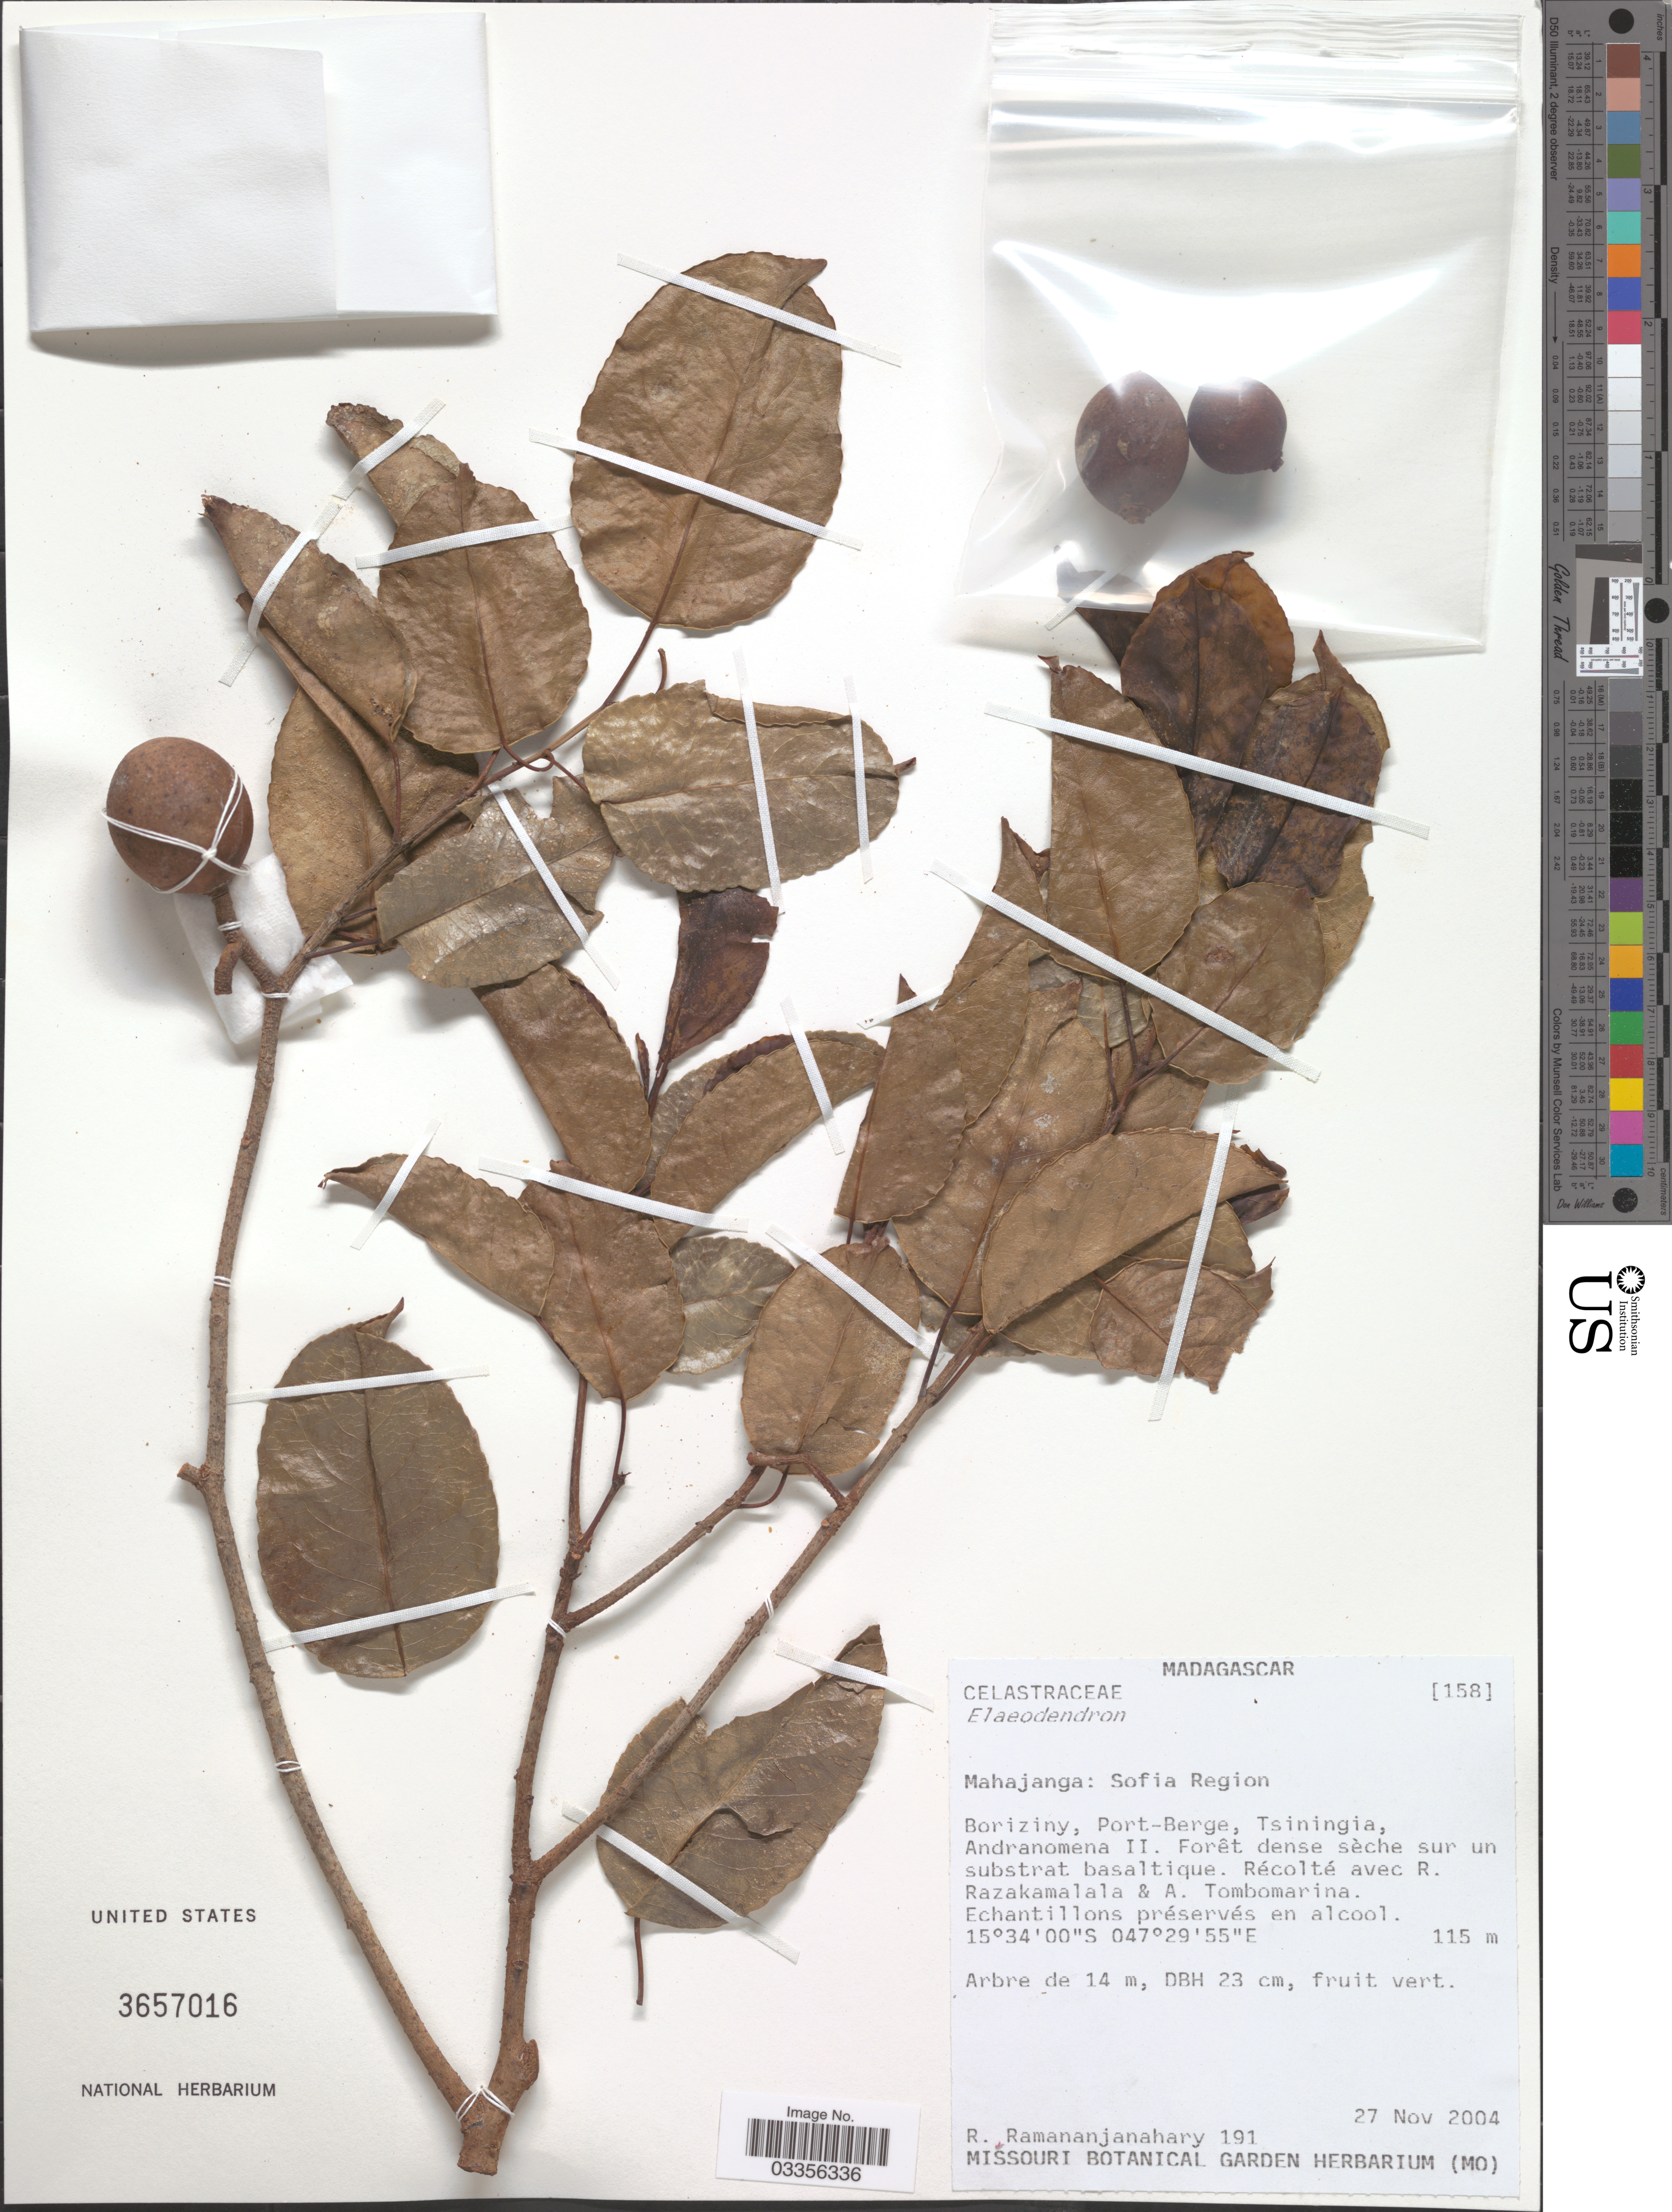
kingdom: Plantae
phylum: Tracheophyta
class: Magnoliopsida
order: Celastrales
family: Celastraceae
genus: Elaeodendron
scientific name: Elaeodendron sp.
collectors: R. Ramananjanahary, R. Razakamalala & A. Tombomarina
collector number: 191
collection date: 2004-11-27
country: Madagascar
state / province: Sofia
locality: Sofia Region. Boriziny, Port-Berge, Tsiningia, Andranomena II.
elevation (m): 115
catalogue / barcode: US 3657016